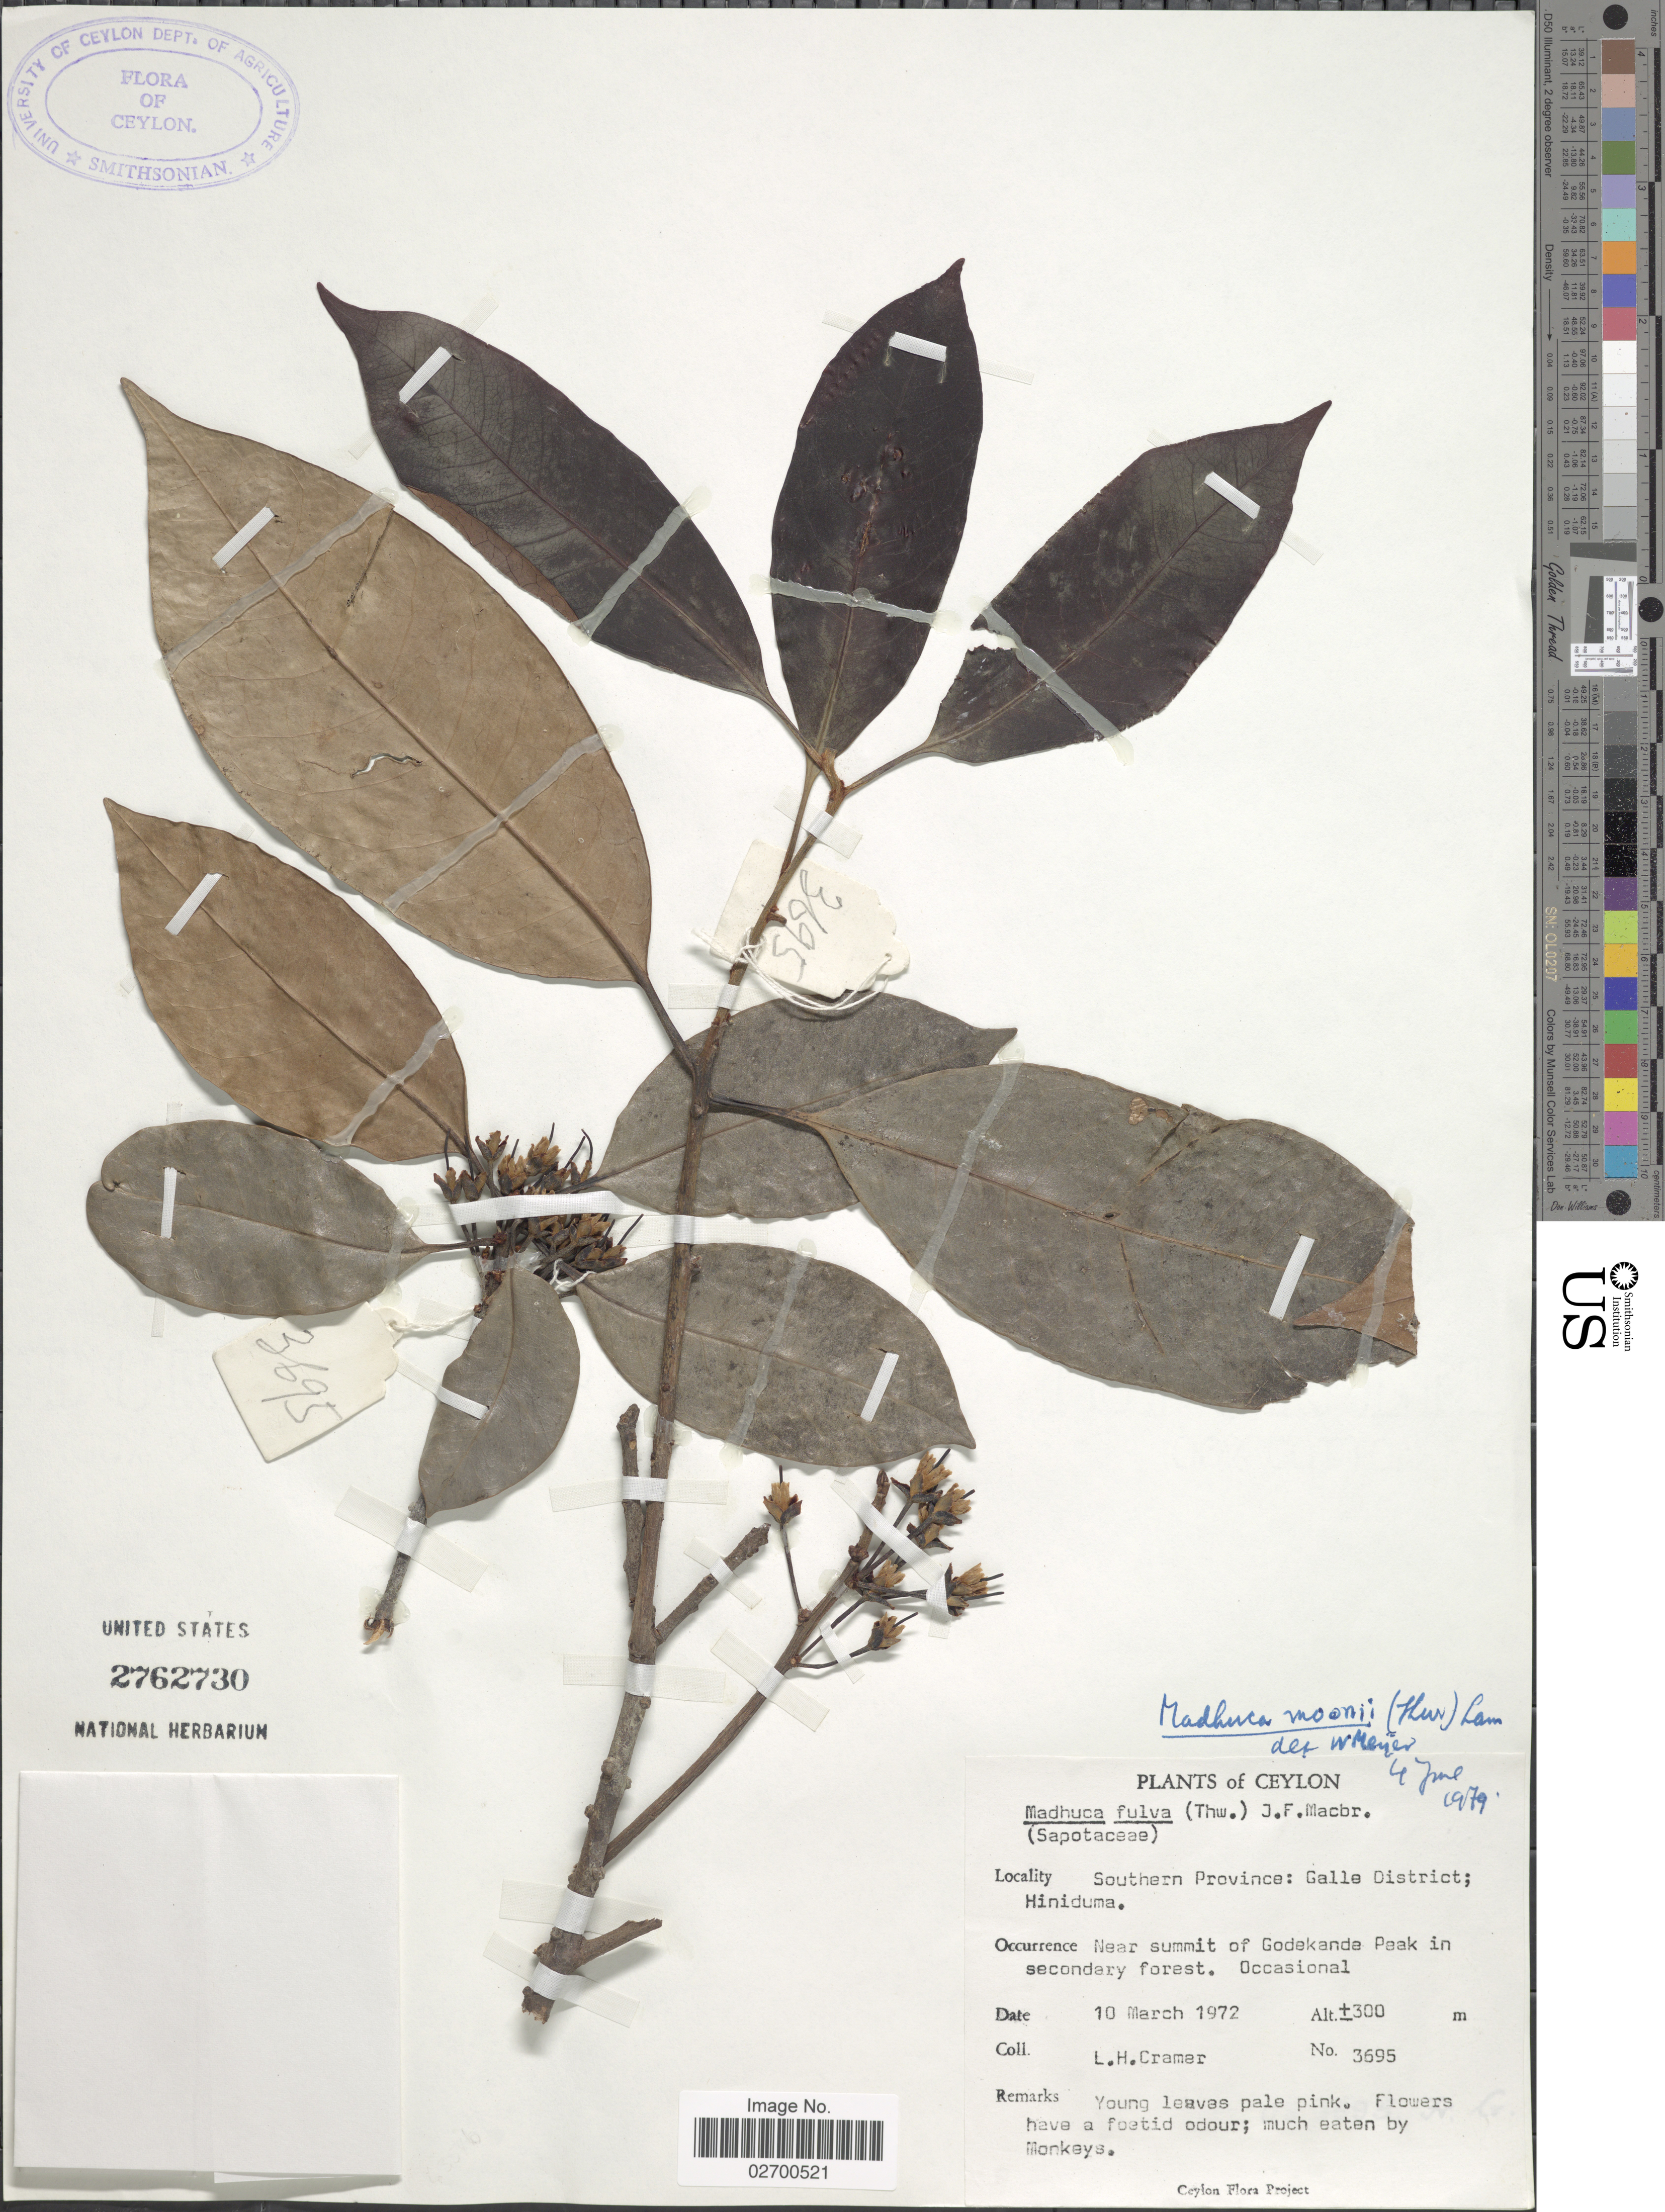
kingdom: Plantae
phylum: Tracheophyta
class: Magnoliopsida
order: Ericales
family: Sapotaceae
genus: Madhuca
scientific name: Madhuca moonii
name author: (Thwaites) H.J. Lam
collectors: L. H. Cramer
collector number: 3695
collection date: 1972-03-10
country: Sri Lanka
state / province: Southern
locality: Ceylon. Galle District; Hiniduma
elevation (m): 300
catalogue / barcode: US 2762730